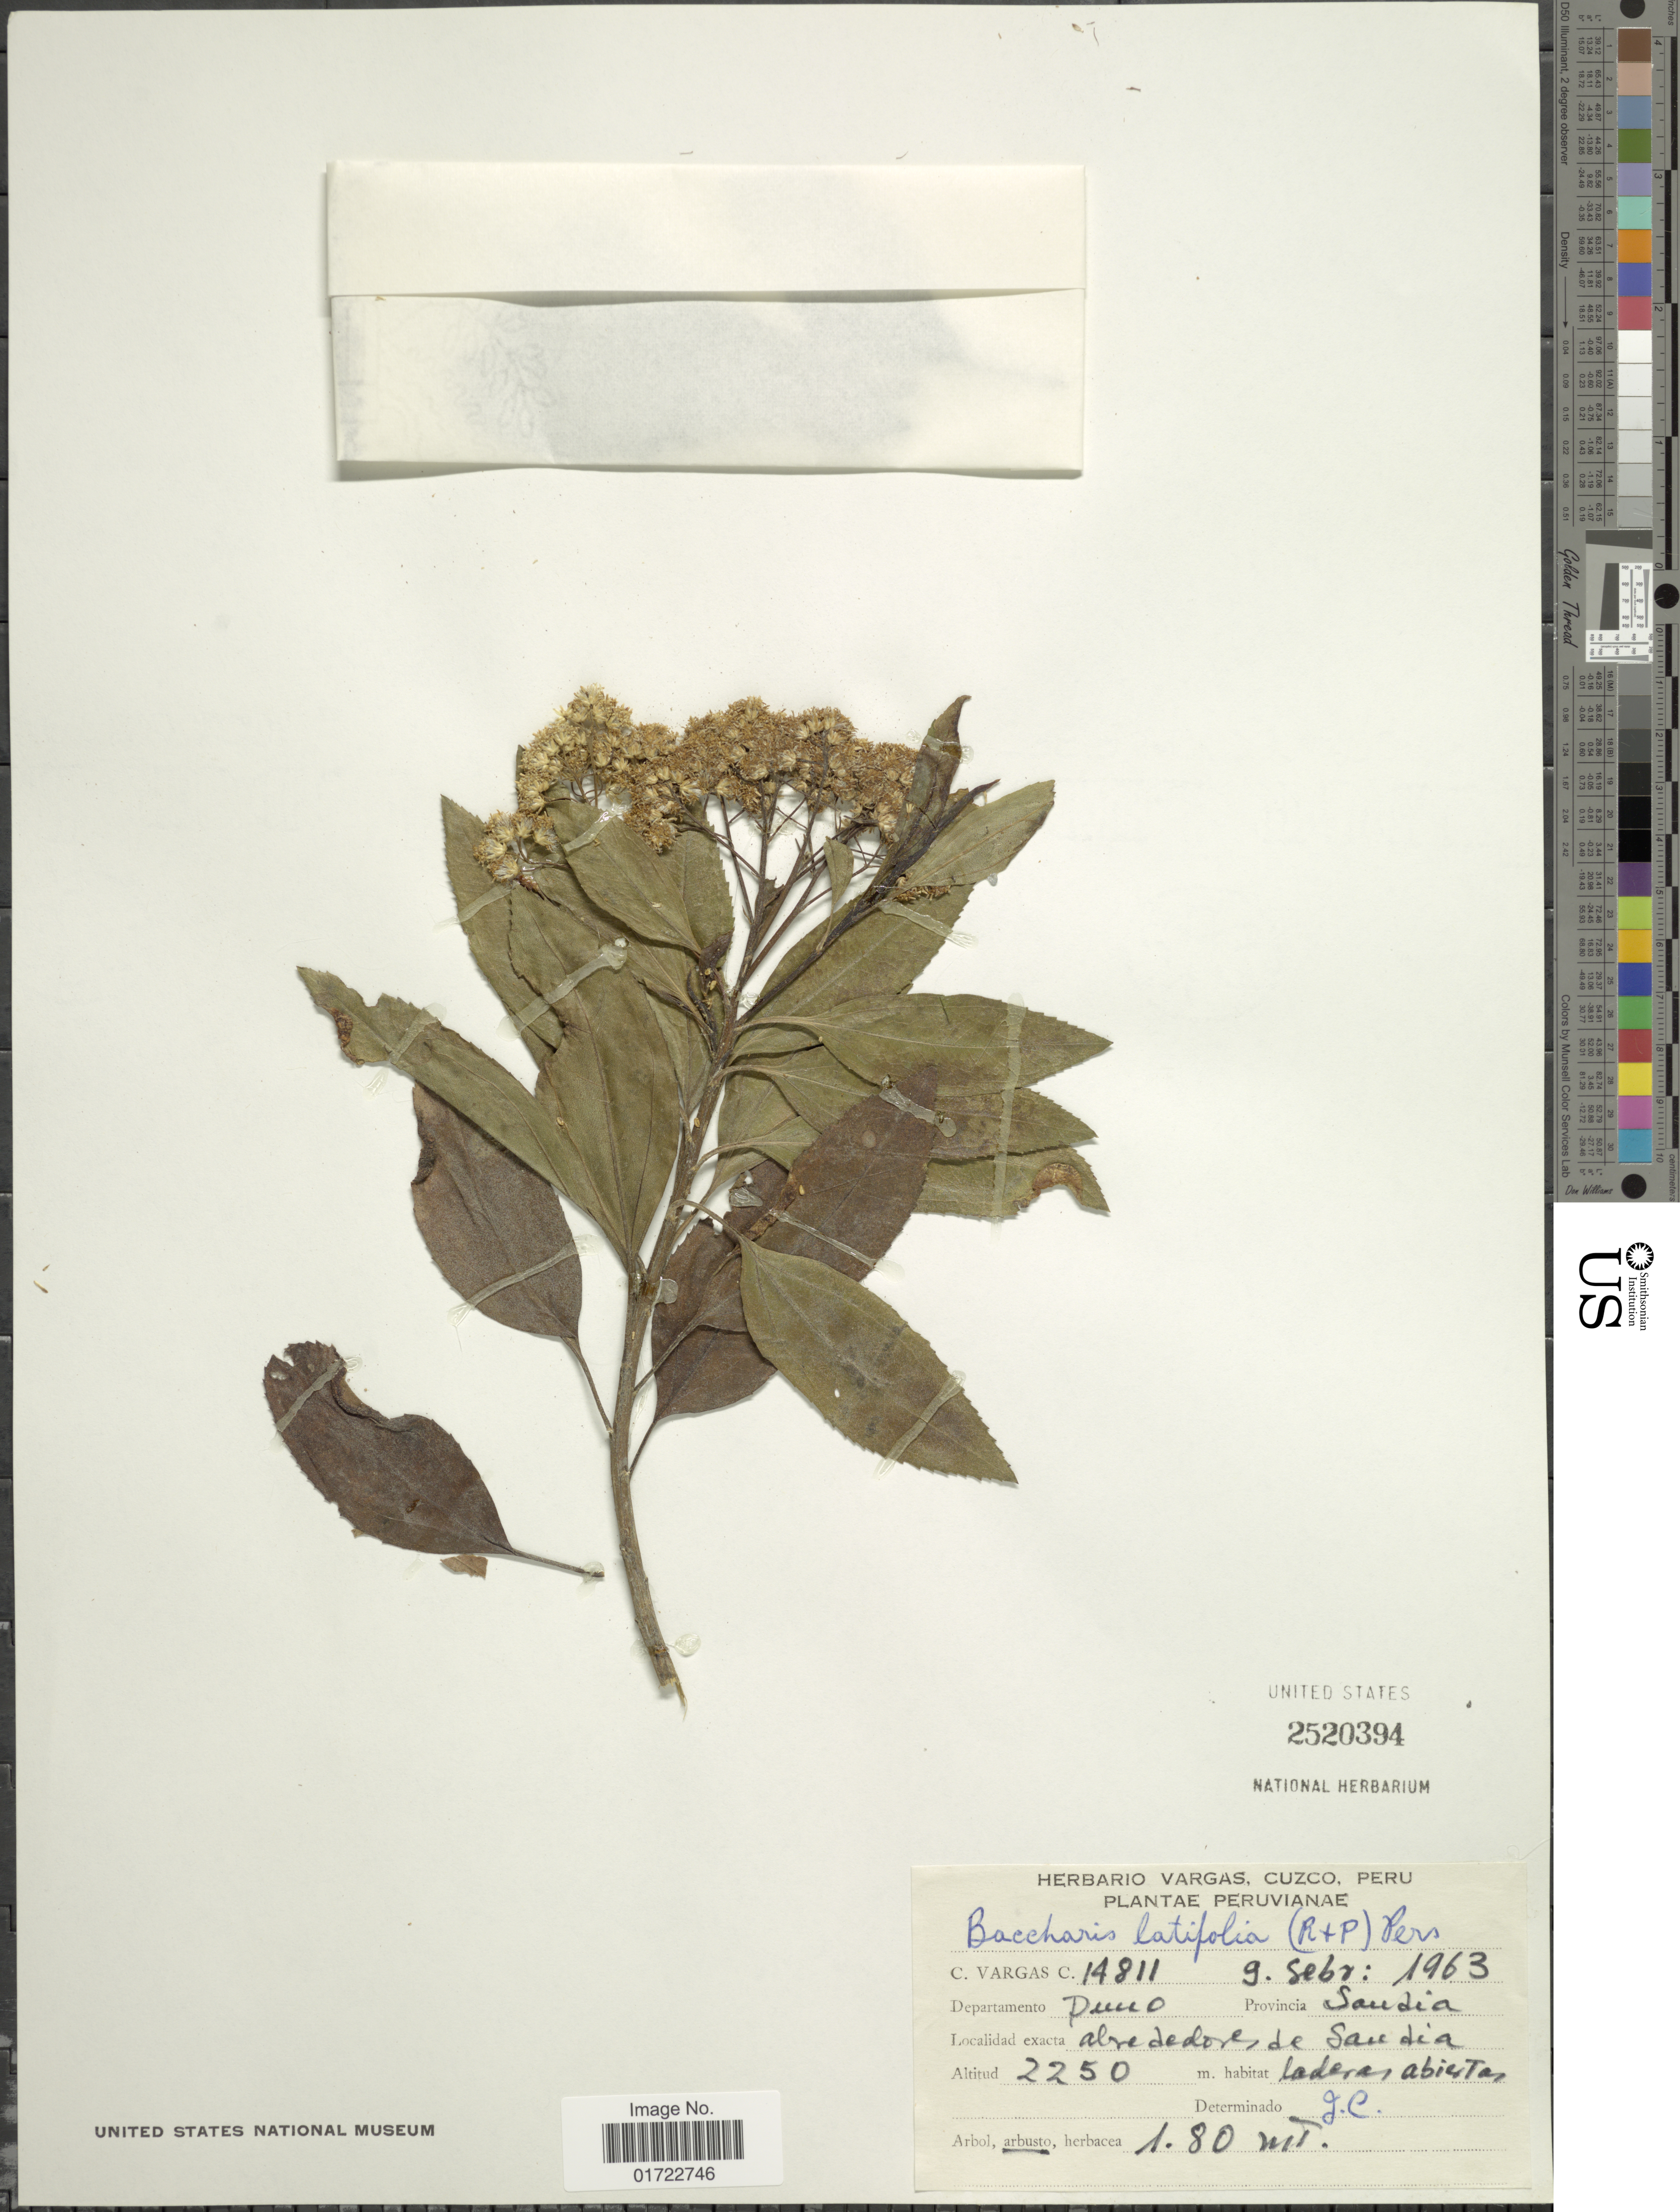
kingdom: Plantae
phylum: Tracheophyta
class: Magnoliopsida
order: Asterales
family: Asteraceae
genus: Baccharis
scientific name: Baccharis latifolia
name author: (Ruiz & Pav.) Pers.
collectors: C. Vargas Calderón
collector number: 14811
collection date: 1963-09-09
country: Peru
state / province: Puno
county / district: Sandia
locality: abrededores de Sandia.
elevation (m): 2250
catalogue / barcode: US 2520394